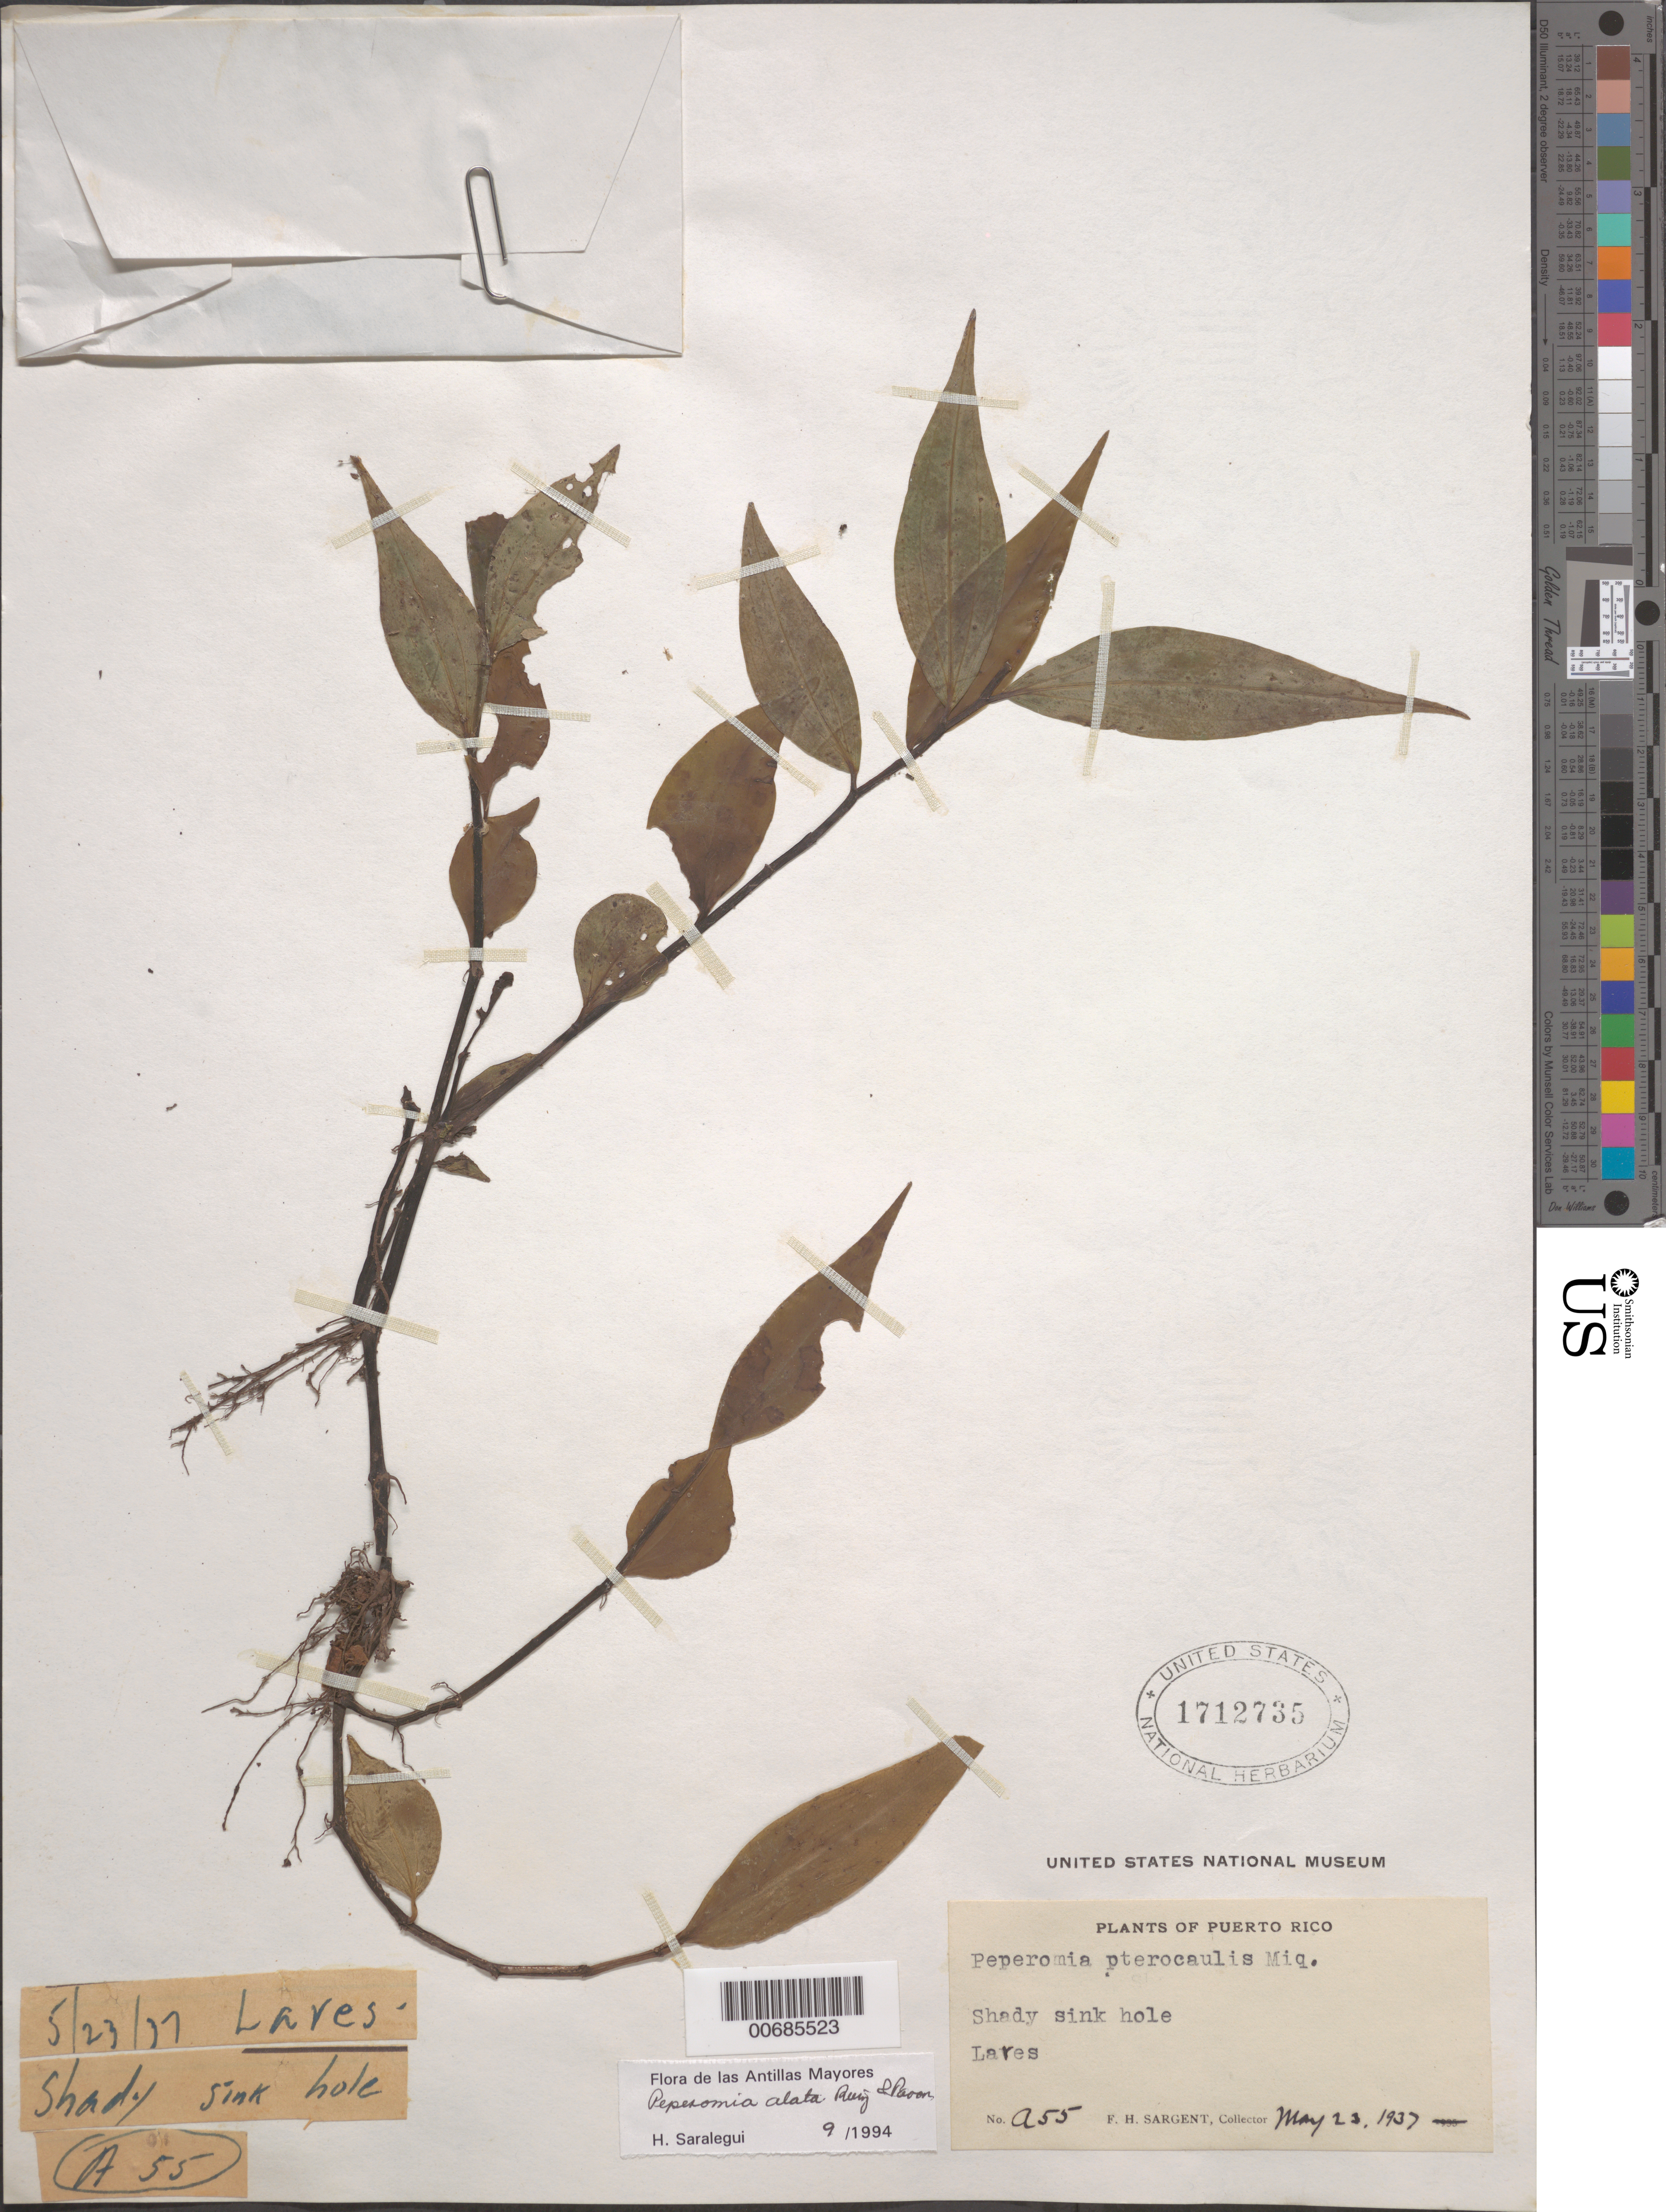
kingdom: Plantae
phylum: Tracheophyta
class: Magnoliopsida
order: Piperales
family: Piperaceae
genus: Peperomia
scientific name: Peperomia alata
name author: Ruiz & Pav.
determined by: Saralegui Boza, H.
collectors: F. H. Sargent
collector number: A55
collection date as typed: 23 May 1937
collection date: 1937-05-23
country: Puerto Rico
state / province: Lares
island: Greater Antilles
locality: Lares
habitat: Shady sink hole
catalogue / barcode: US 1712735